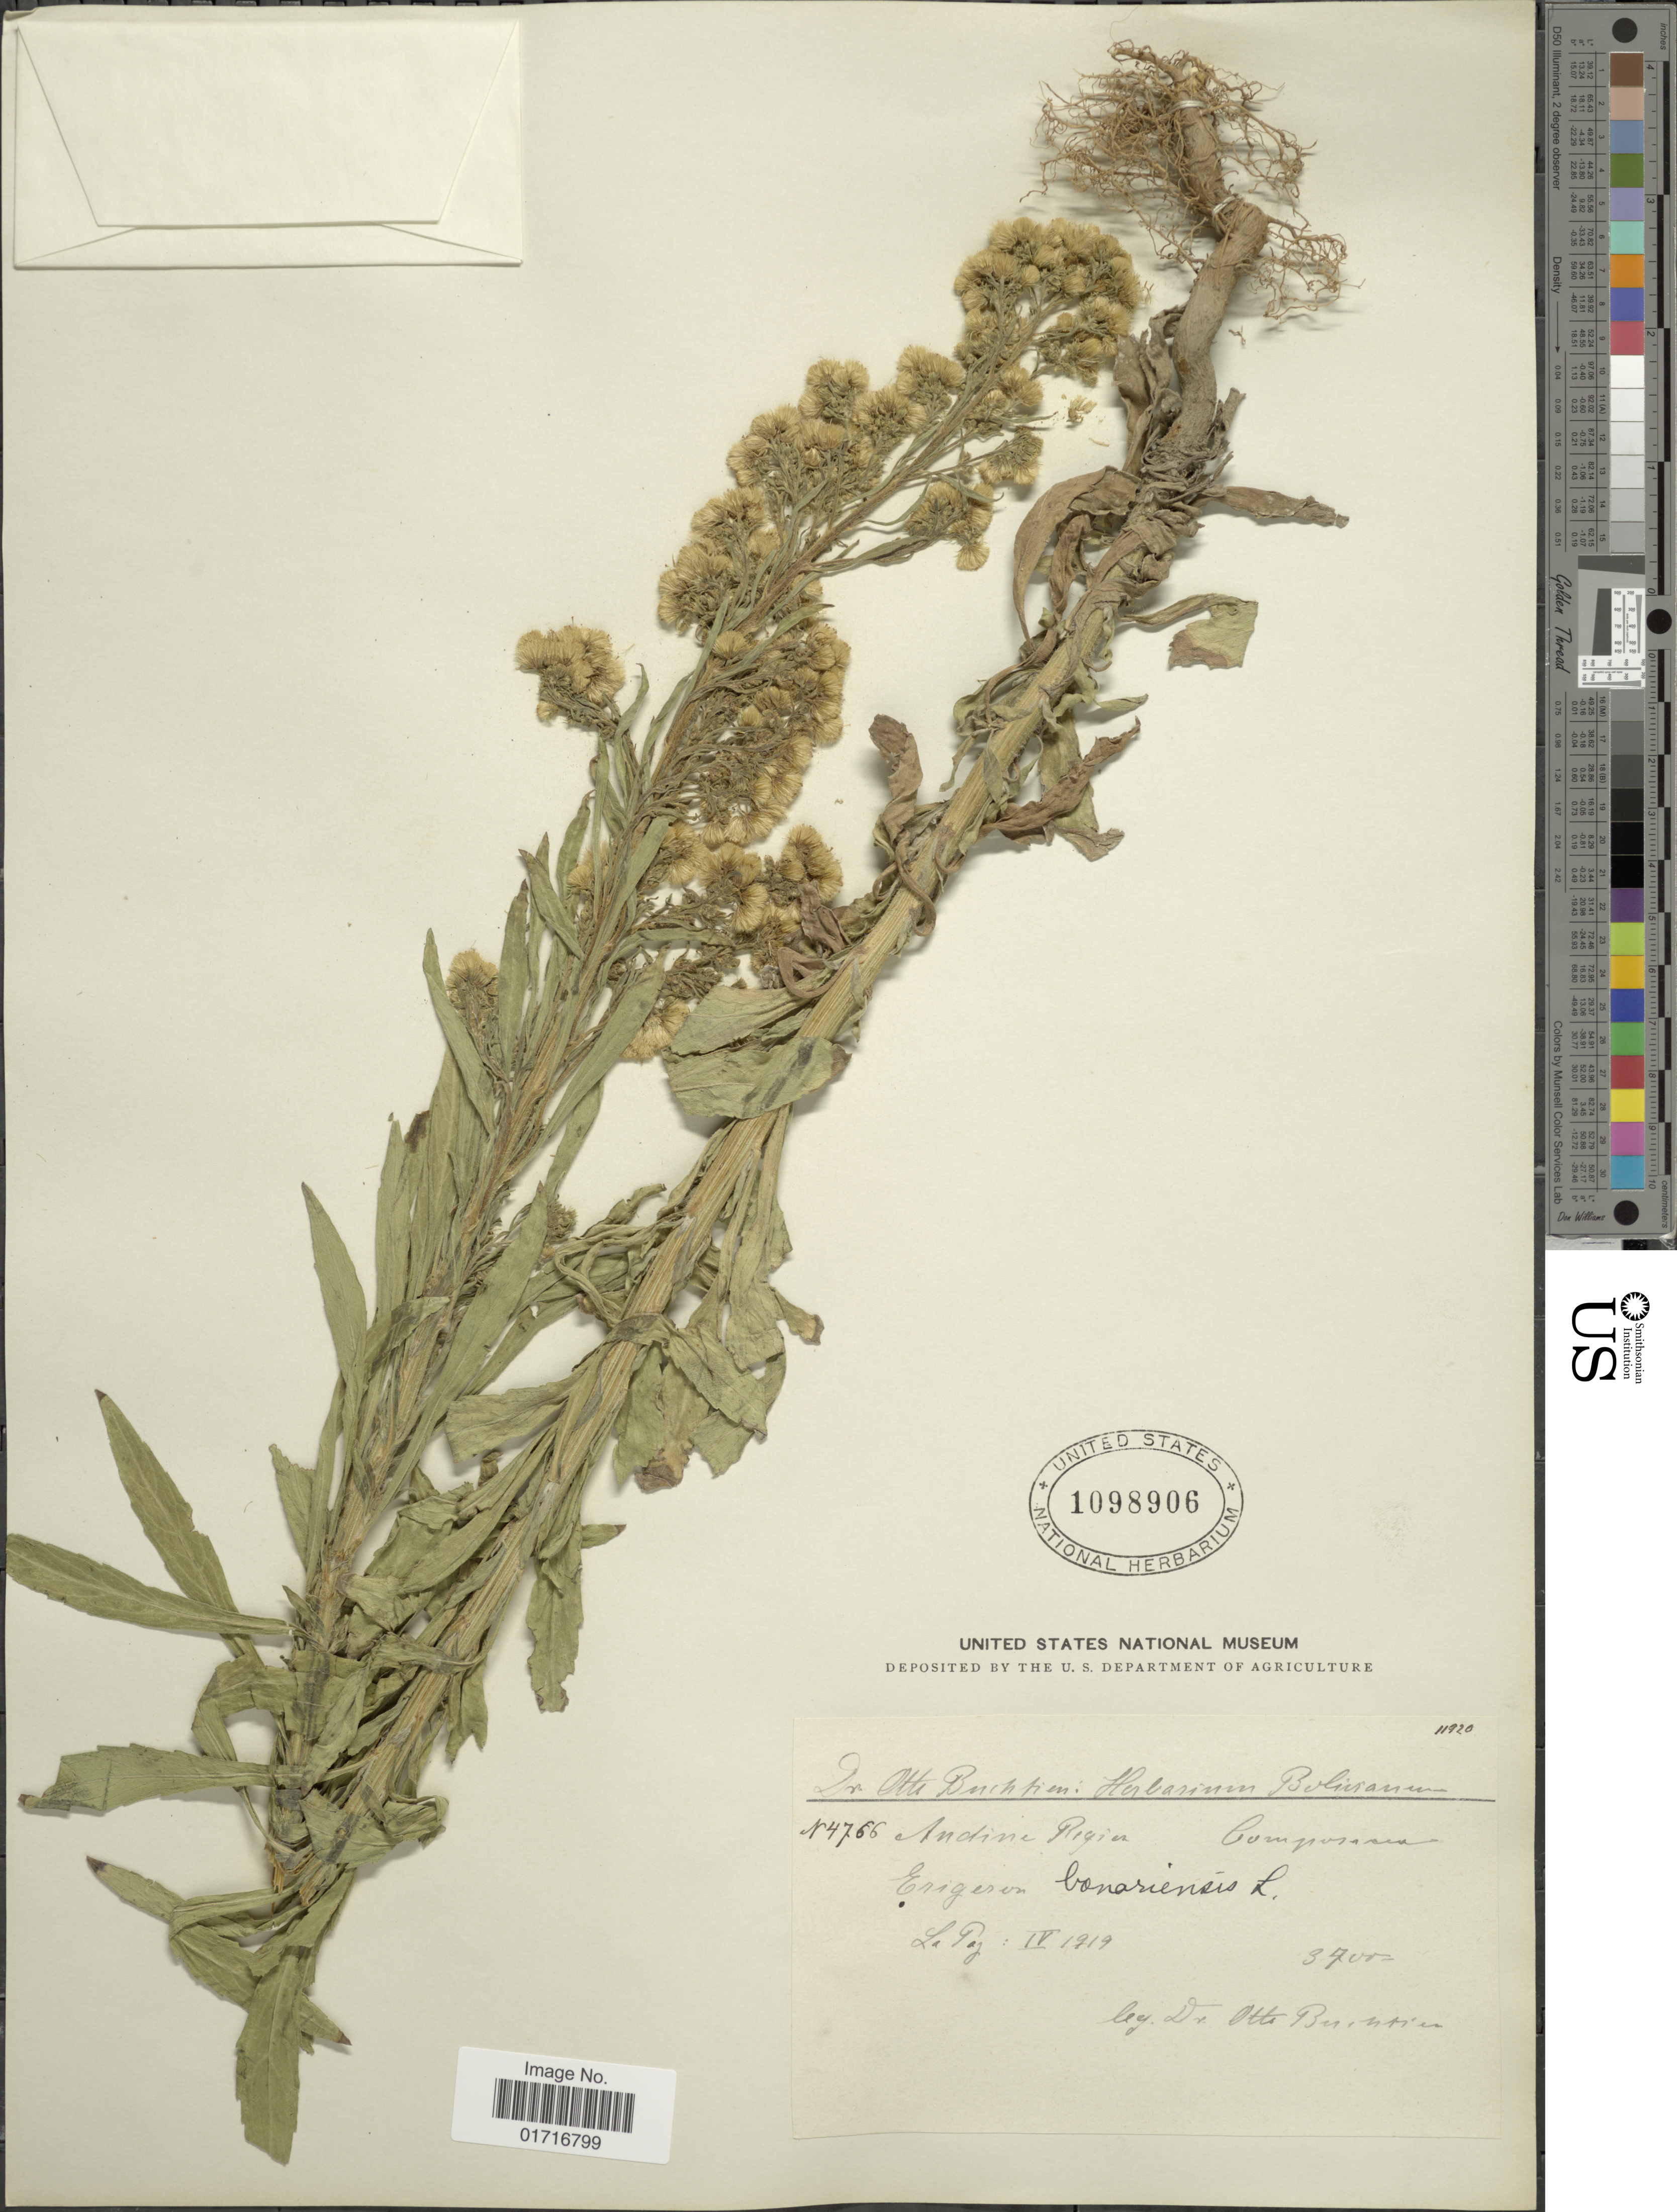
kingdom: Plantae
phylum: Tracheophyta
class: Magnoliopsida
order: Asterales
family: Asteraceae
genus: Conyza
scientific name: Conyza bonariensis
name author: (L.) Cronq.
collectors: O. Buchtien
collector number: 4766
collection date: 1919-04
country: Bolivia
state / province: La Paz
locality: La Paz.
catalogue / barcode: US 1098906